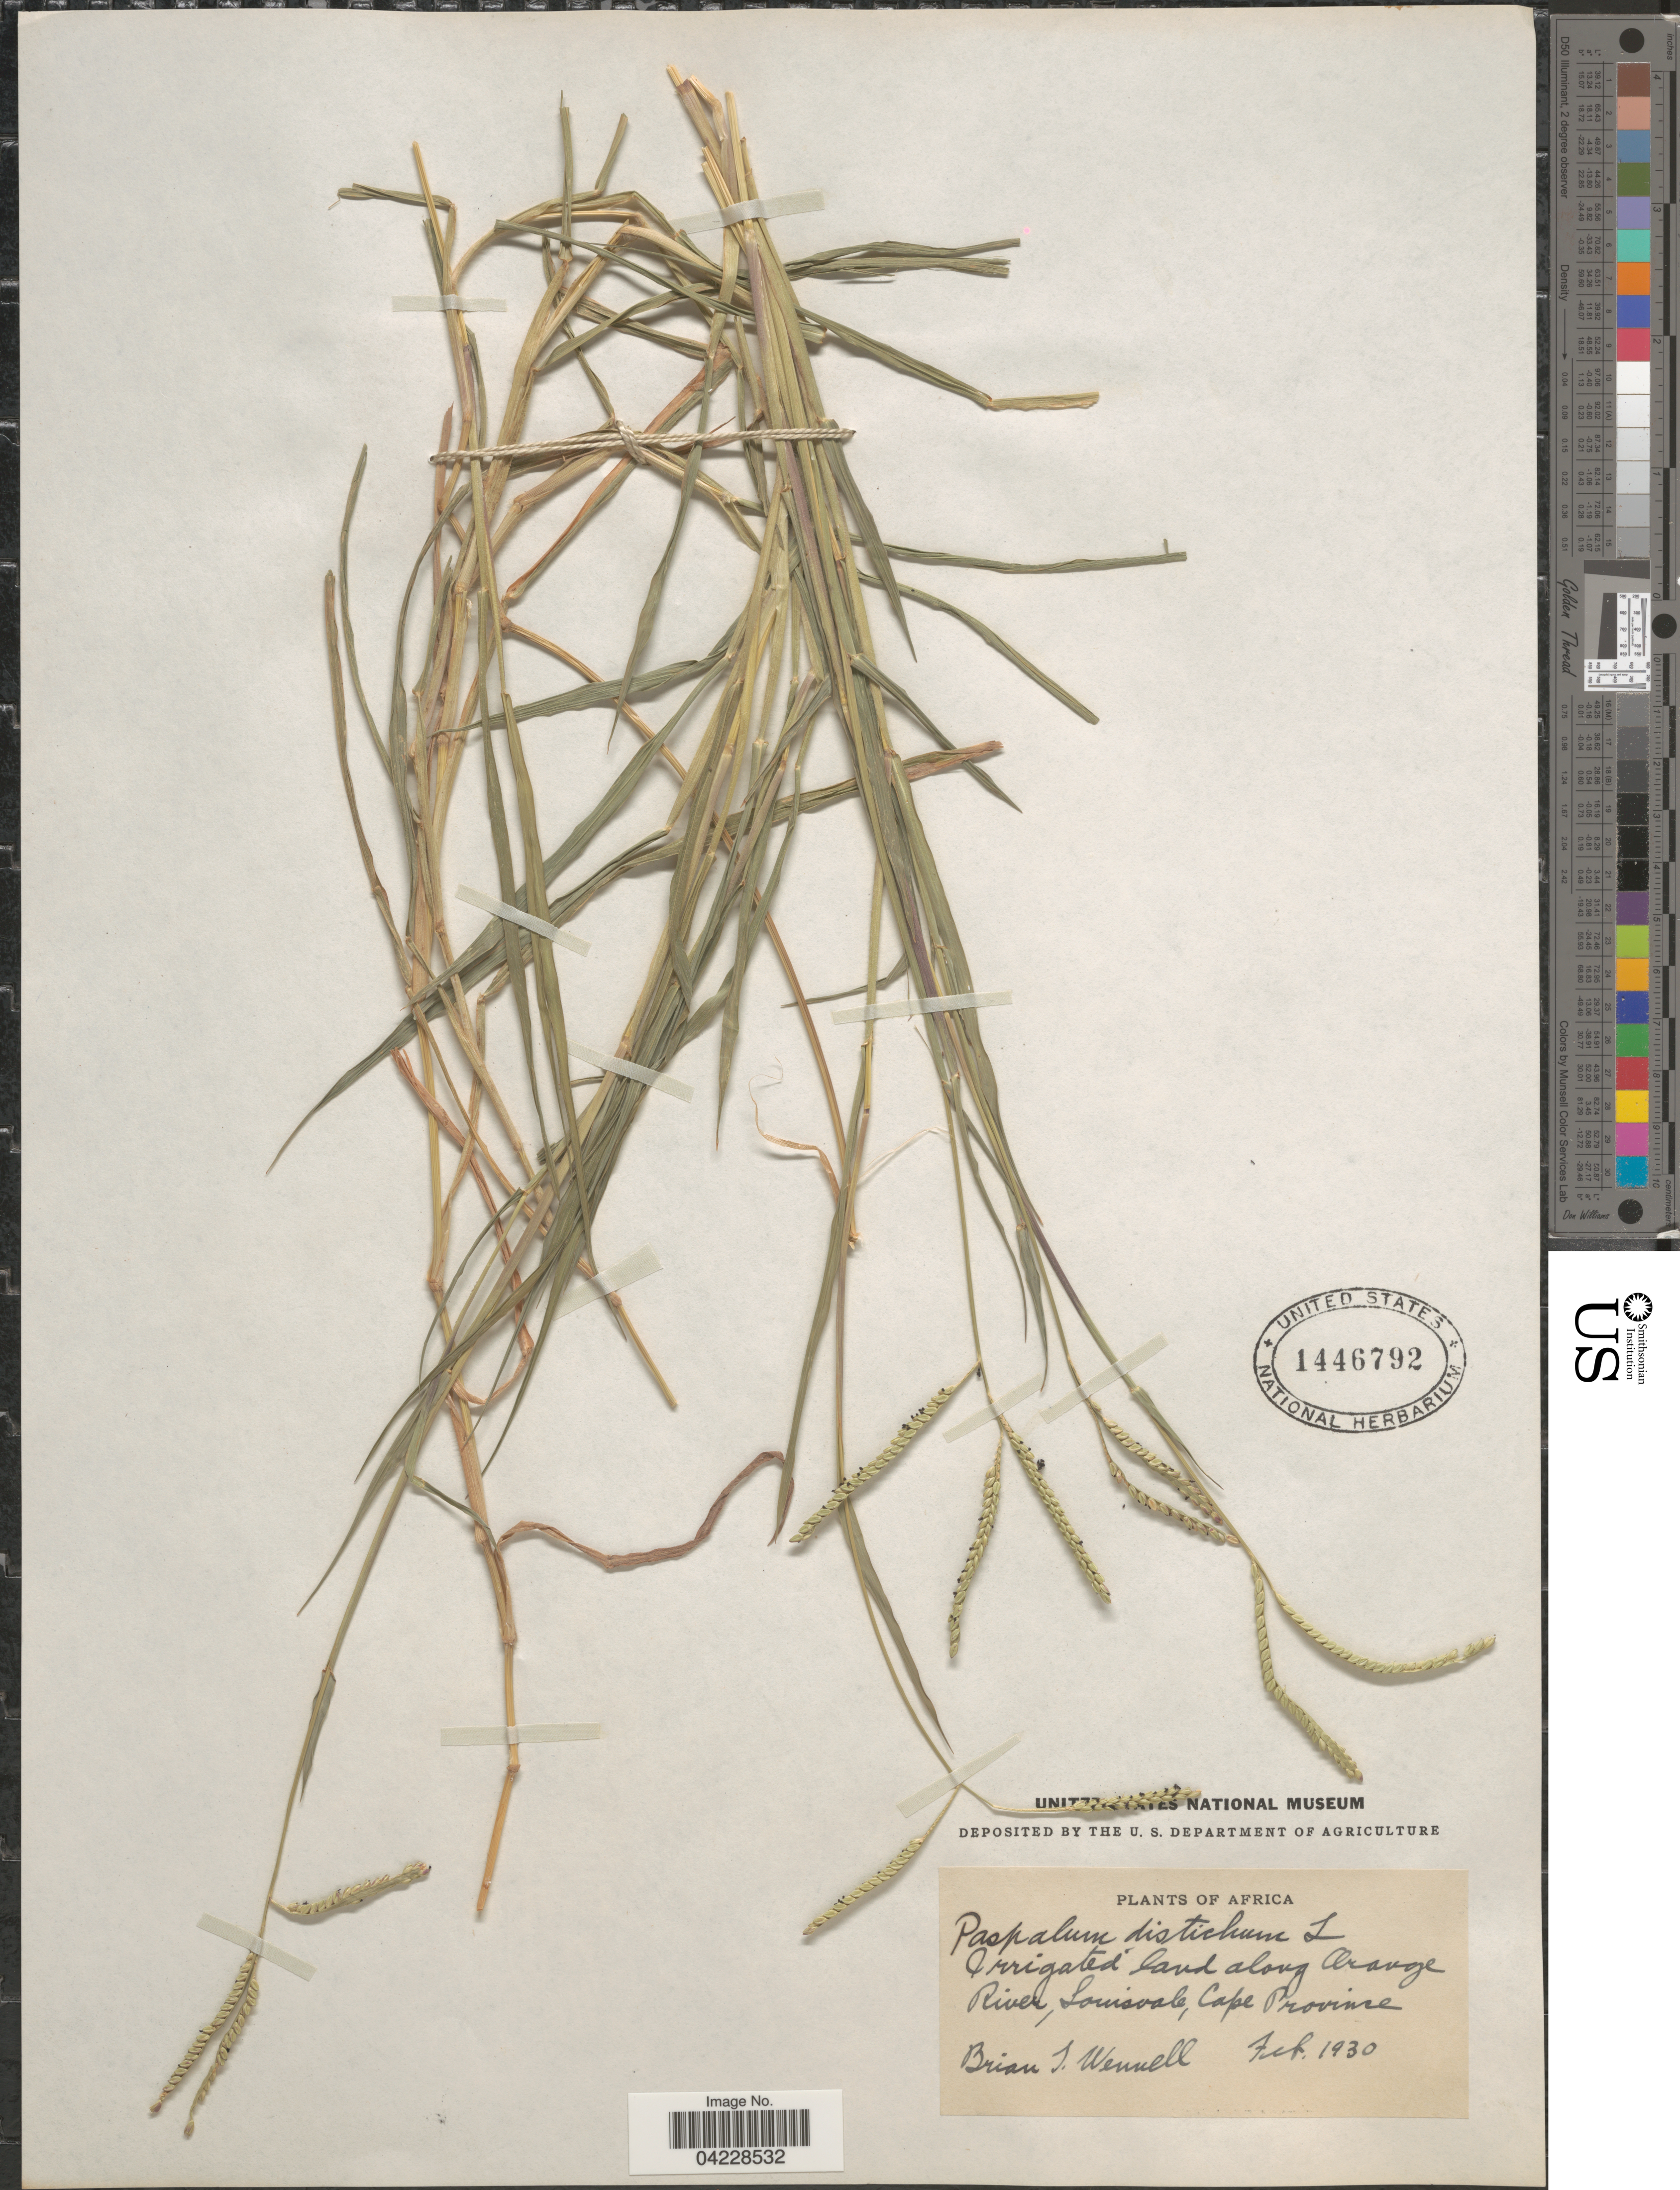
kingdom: Plantae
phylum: Tracheophyta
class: Liliopsida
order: Poales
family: Poaceae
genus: Paspalum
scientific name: Paspalum distichum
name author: L.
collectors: B. Wennell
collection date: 1930-02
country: South Africa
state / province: Northern Cape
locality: Irrigated land along Orange River, Louisvale.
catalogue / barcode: US 1446792